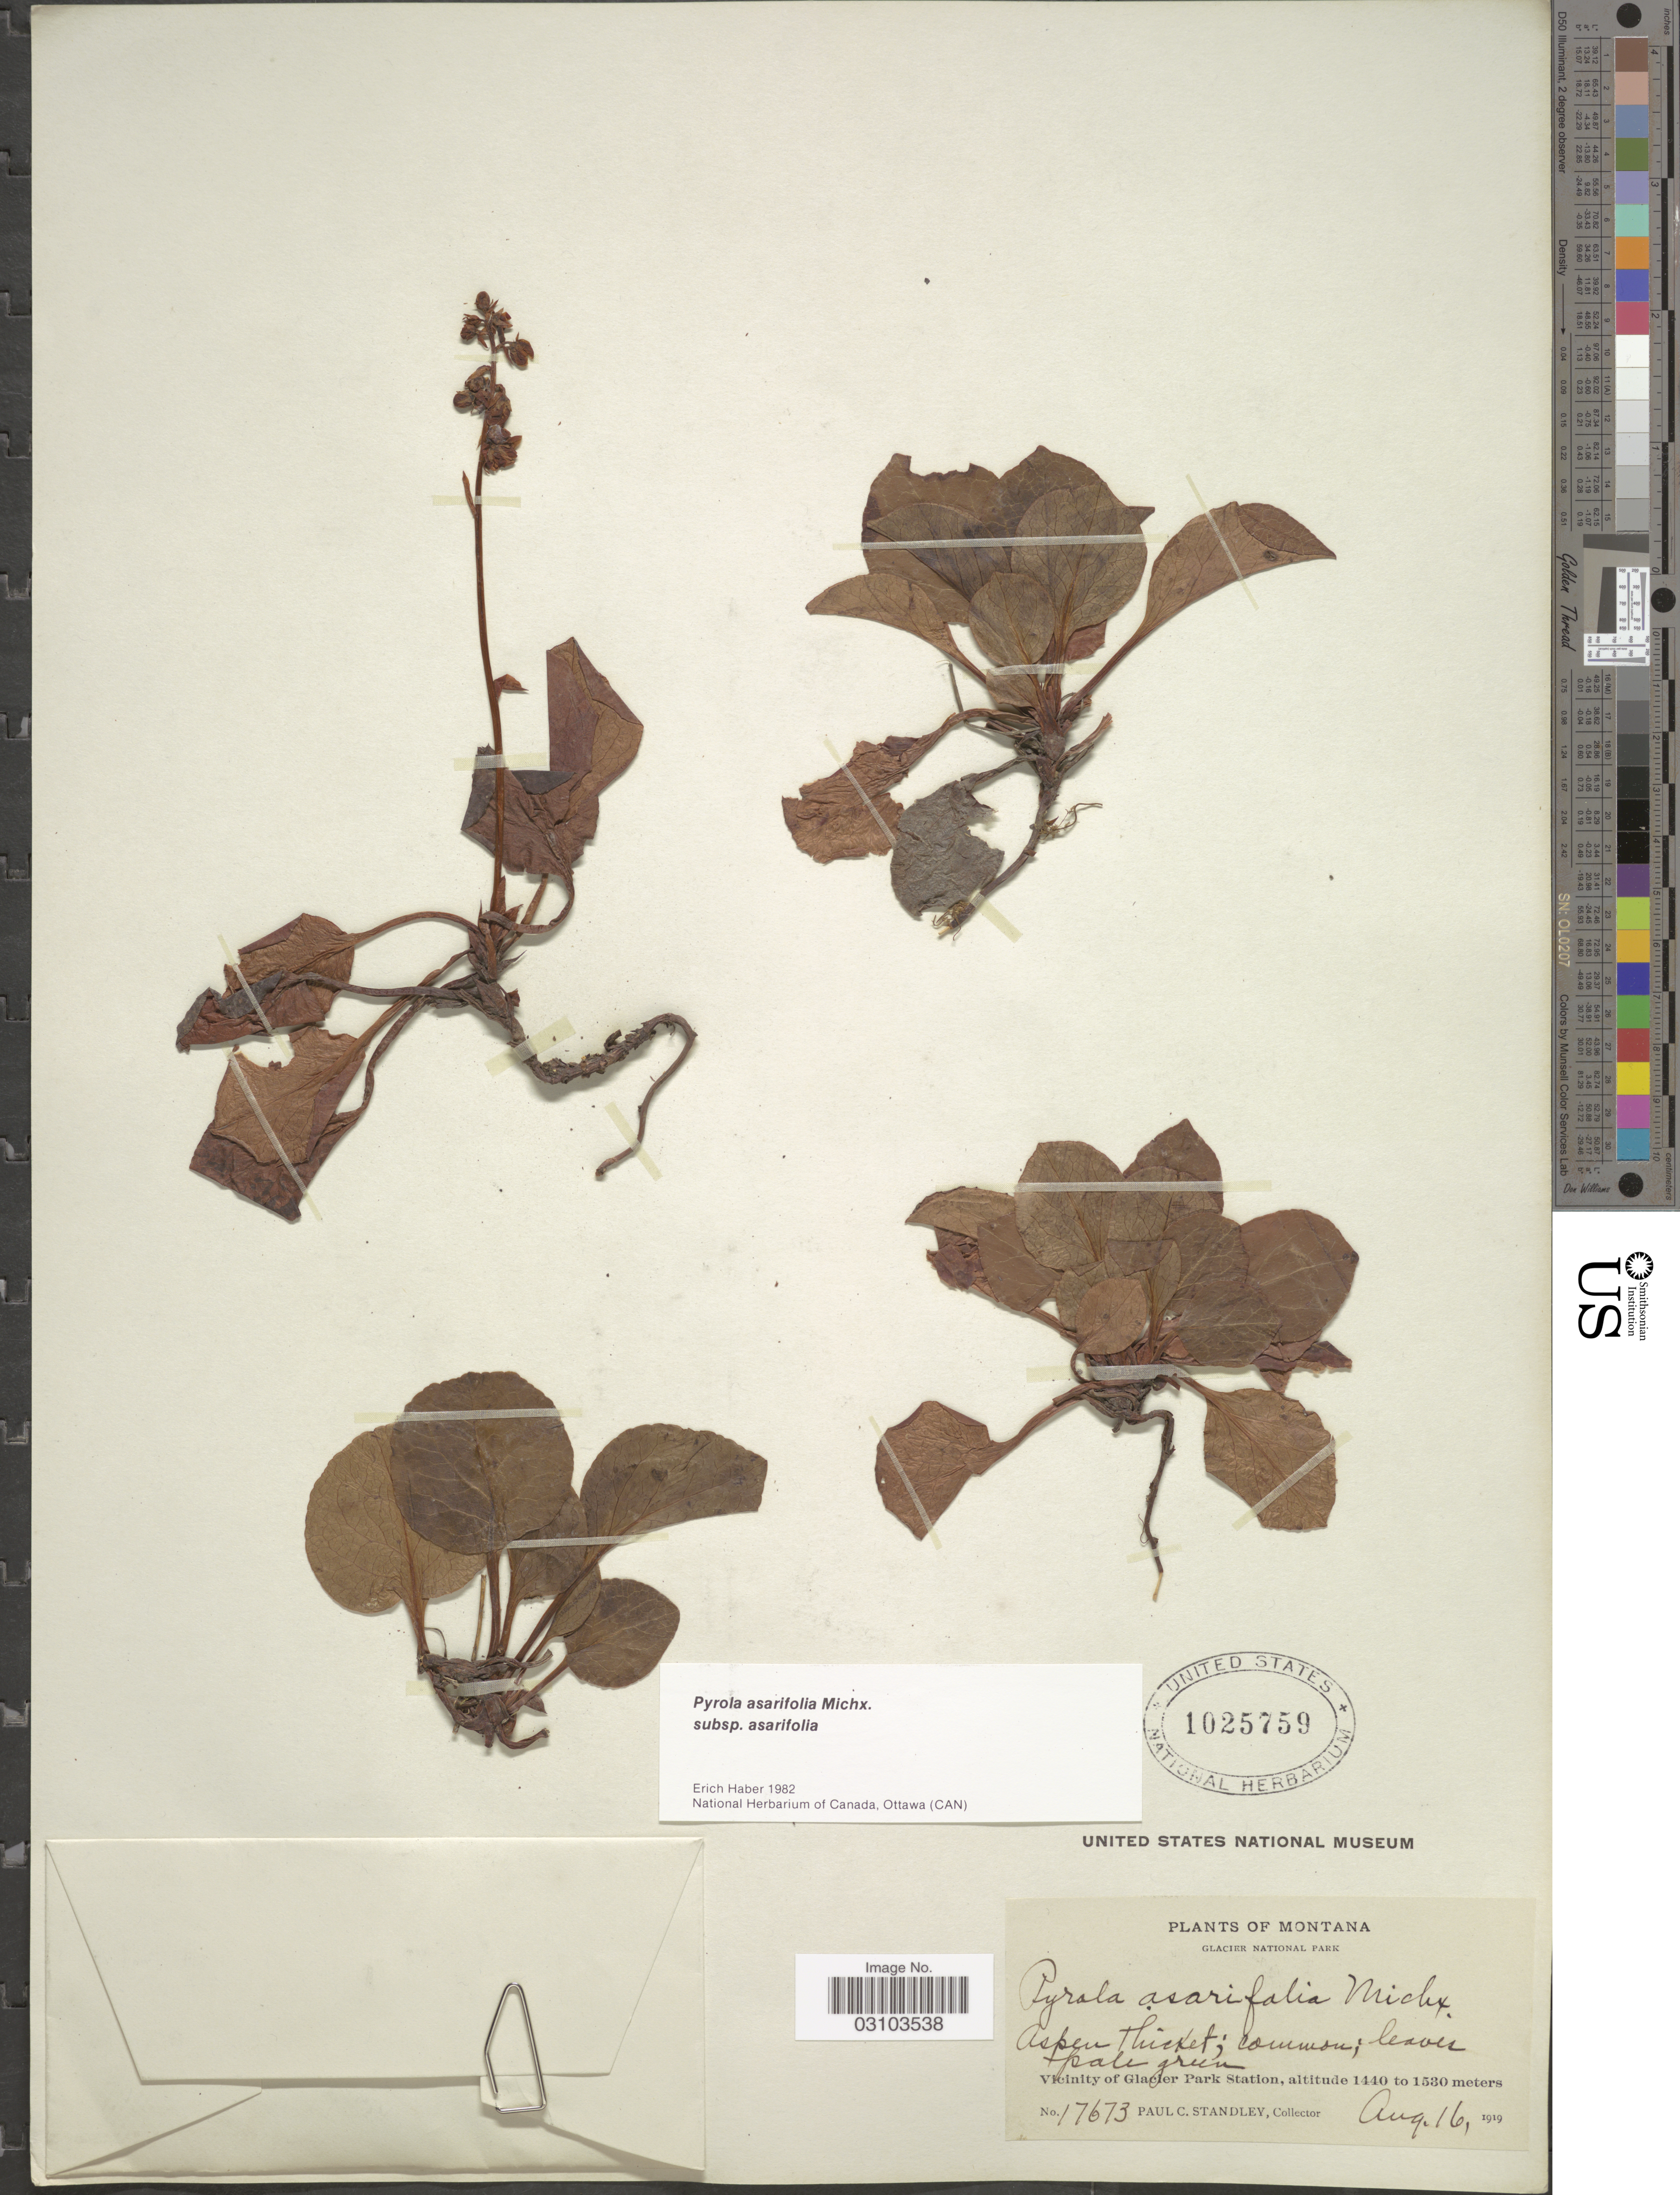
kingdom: Plantae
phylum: Tracheophyta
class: Magnoliopsida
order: Ericales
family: Ericaceae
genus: Pyrola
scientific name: Pyrola asarifolia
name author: Michx.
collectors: P. C. Standley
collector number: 17673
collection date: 1919-08-16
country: United States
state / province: Montana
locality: Glacier National Park, Aspen thicket, Vicinity of Glacier Park Station.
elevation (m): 1440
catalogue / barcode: US 1025759